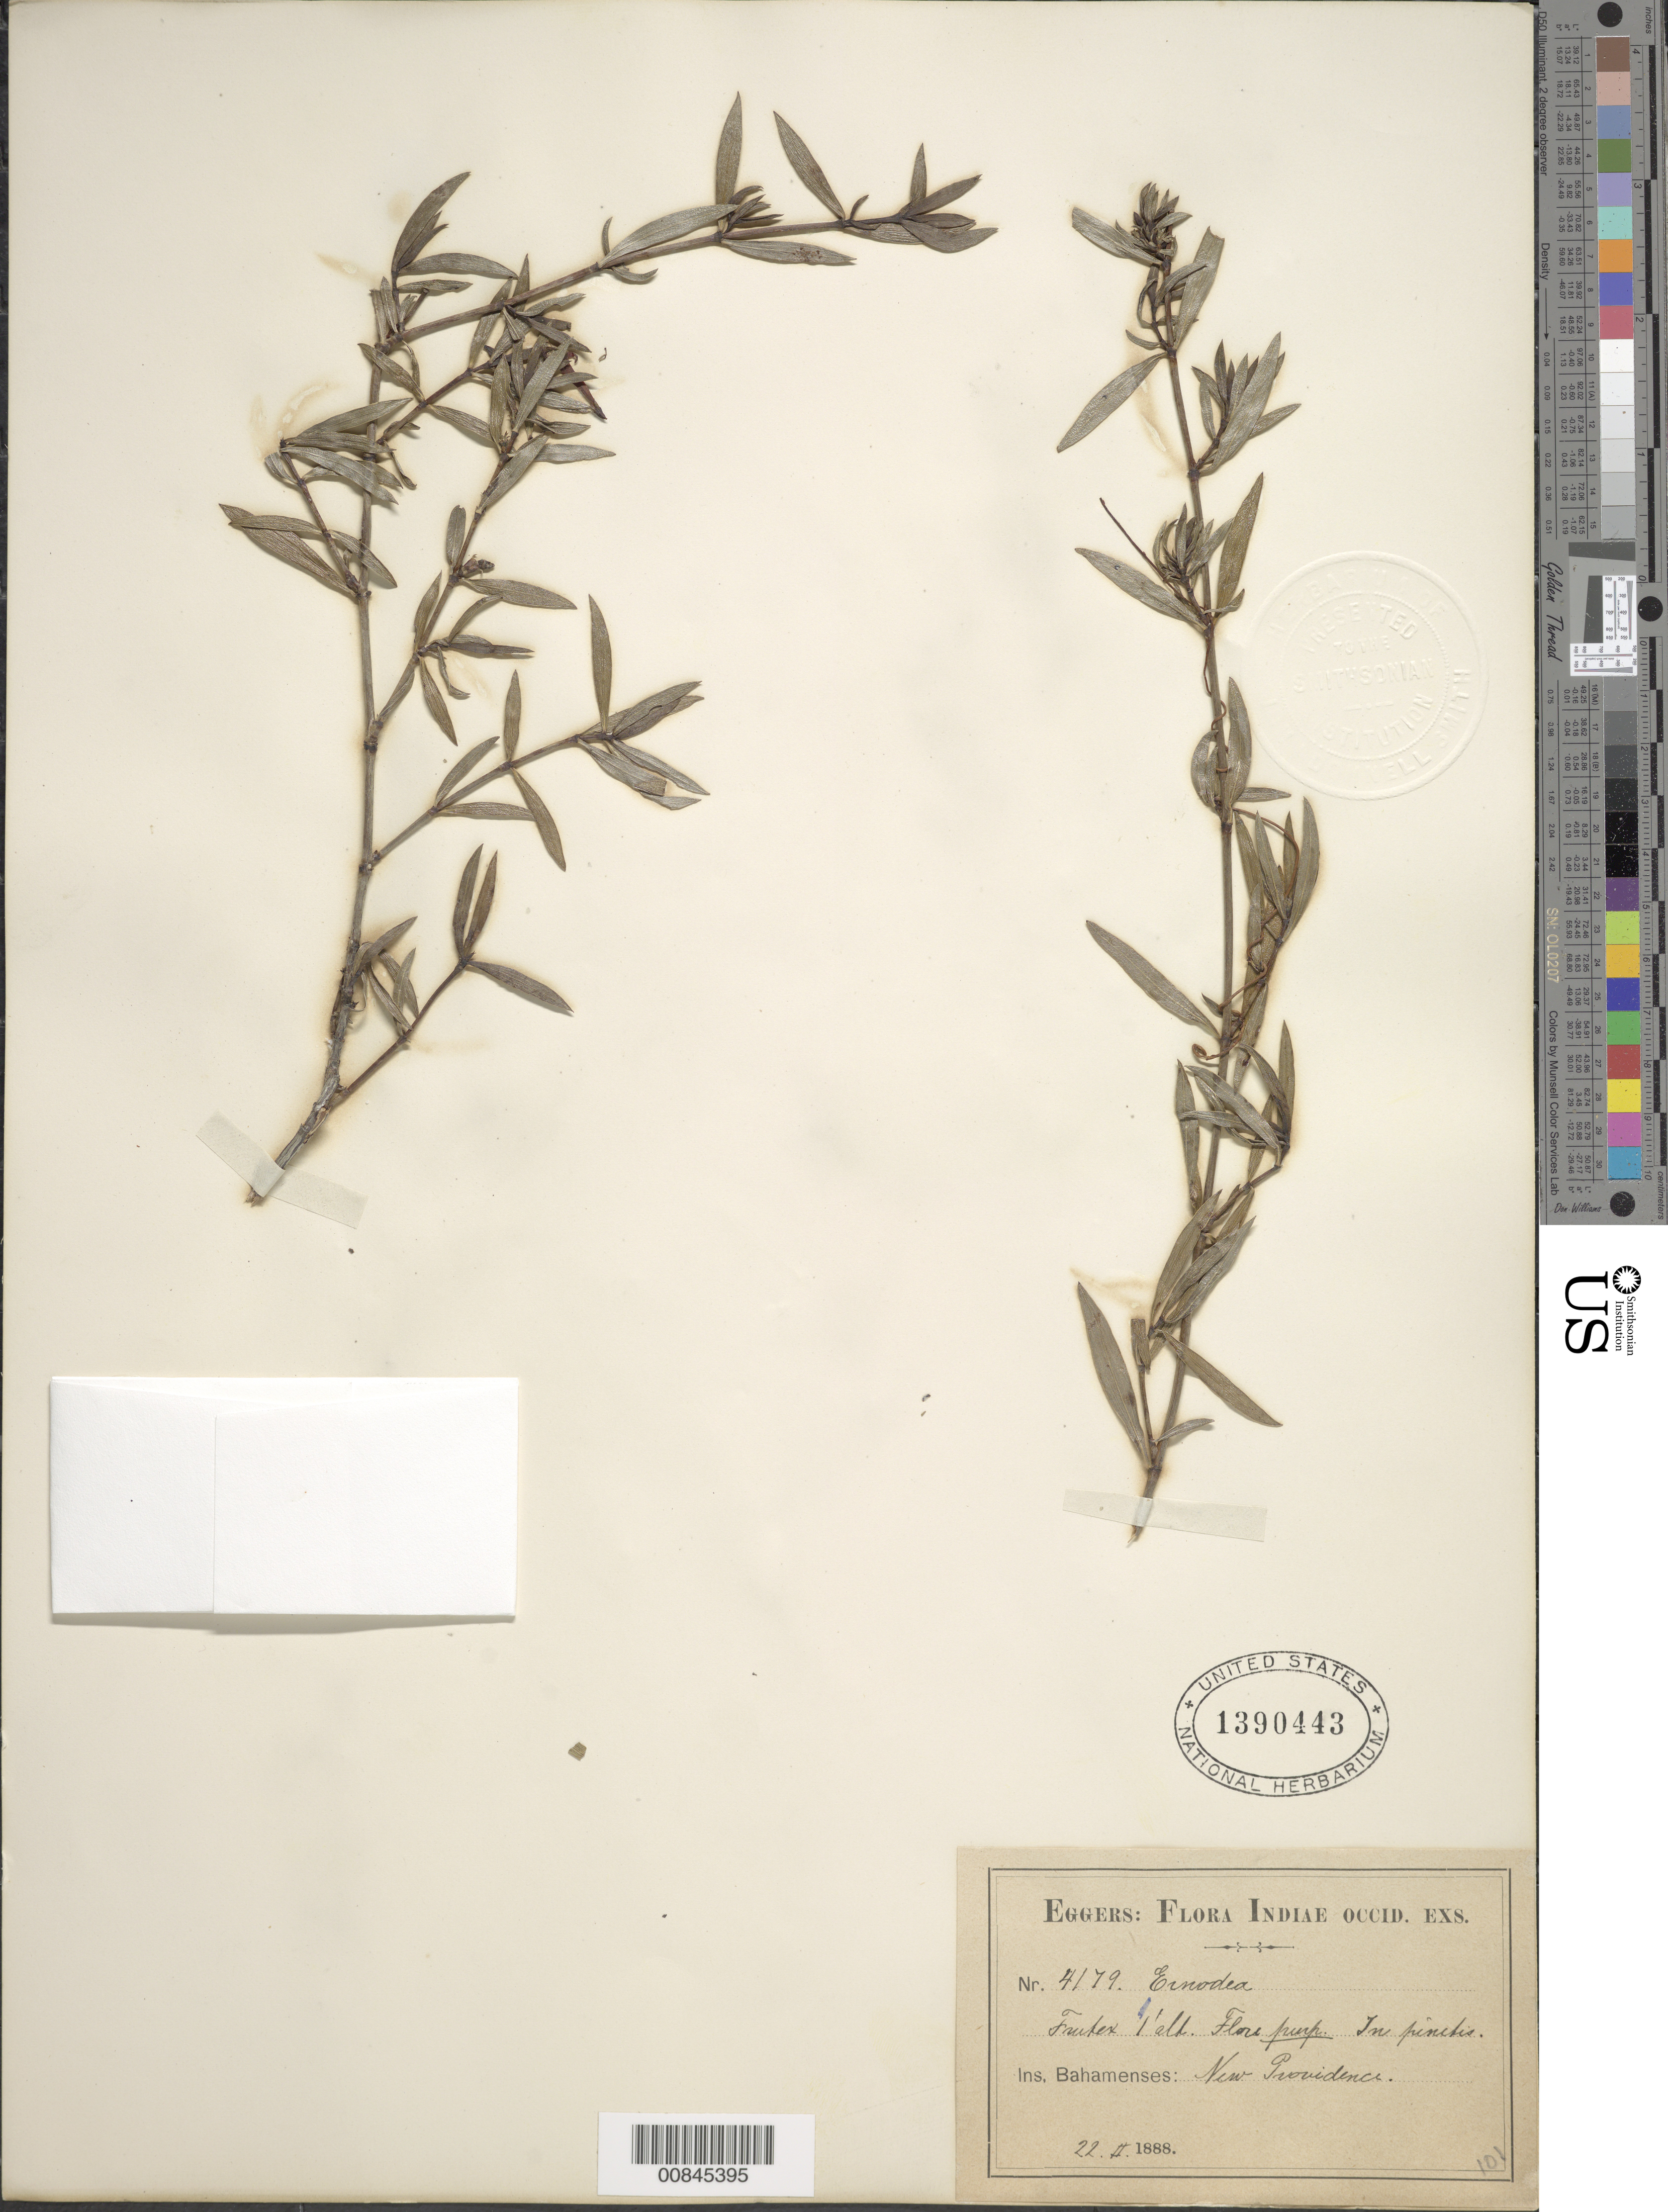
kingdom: Plantae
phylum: Tracheophyta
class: Magnoliopsida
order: Gentianales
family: Rubiaceae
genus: Ernodea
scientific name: Ernodea littoralis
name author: Sw.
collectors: H. F. A. von Eggers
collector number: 4179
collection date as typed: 22 Feb 1888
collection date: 1888-02-22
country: Bahamas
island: New Providence Island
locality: New Providence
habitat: In pineland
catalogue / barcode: US 1390443